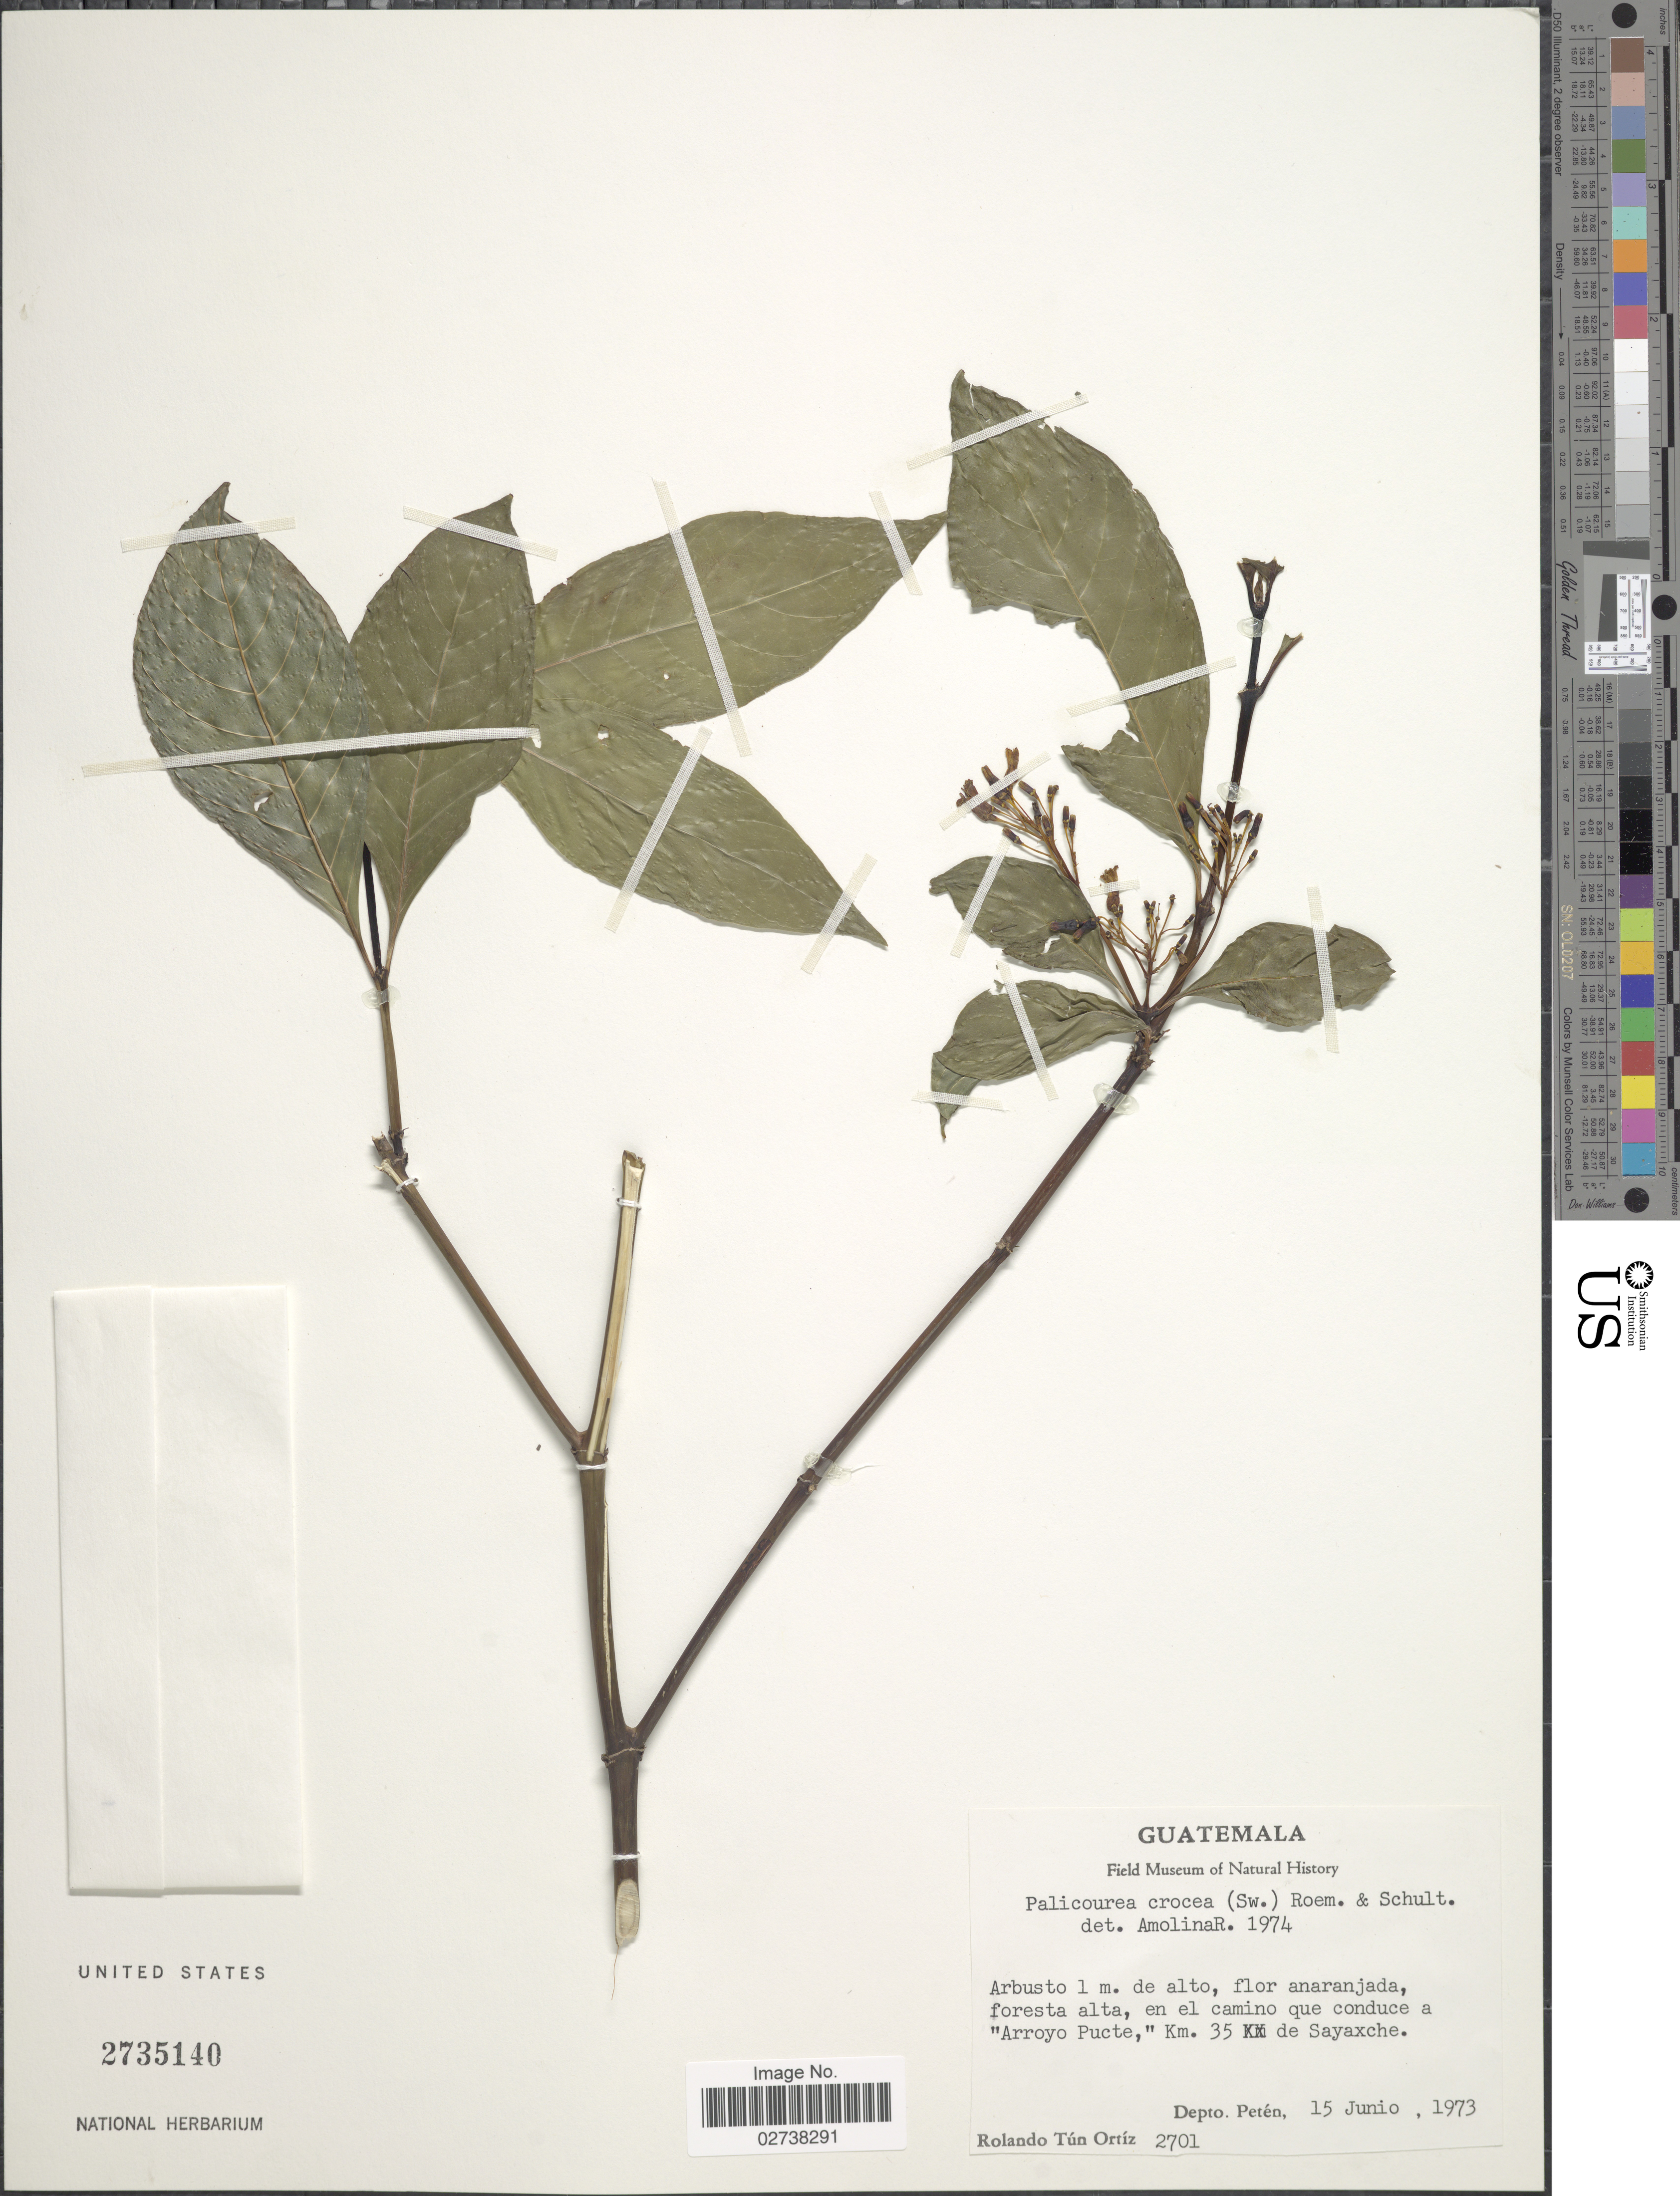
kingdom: Plantae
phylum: Tracheophyta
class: Magnoliopsida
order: Gentianales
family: Rubiaceae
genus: Palicourea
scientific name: Palicourea crocea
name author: (Sw.) Schult.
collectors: R. T. Ortíz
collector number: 2701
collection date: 1973-06-15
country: Guatemala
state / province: El Petén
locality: En el camino que conduce a "Arroyo Pucte," Km. 35 de Sayaxche. Depto. Peten.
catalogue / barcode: US 2735140